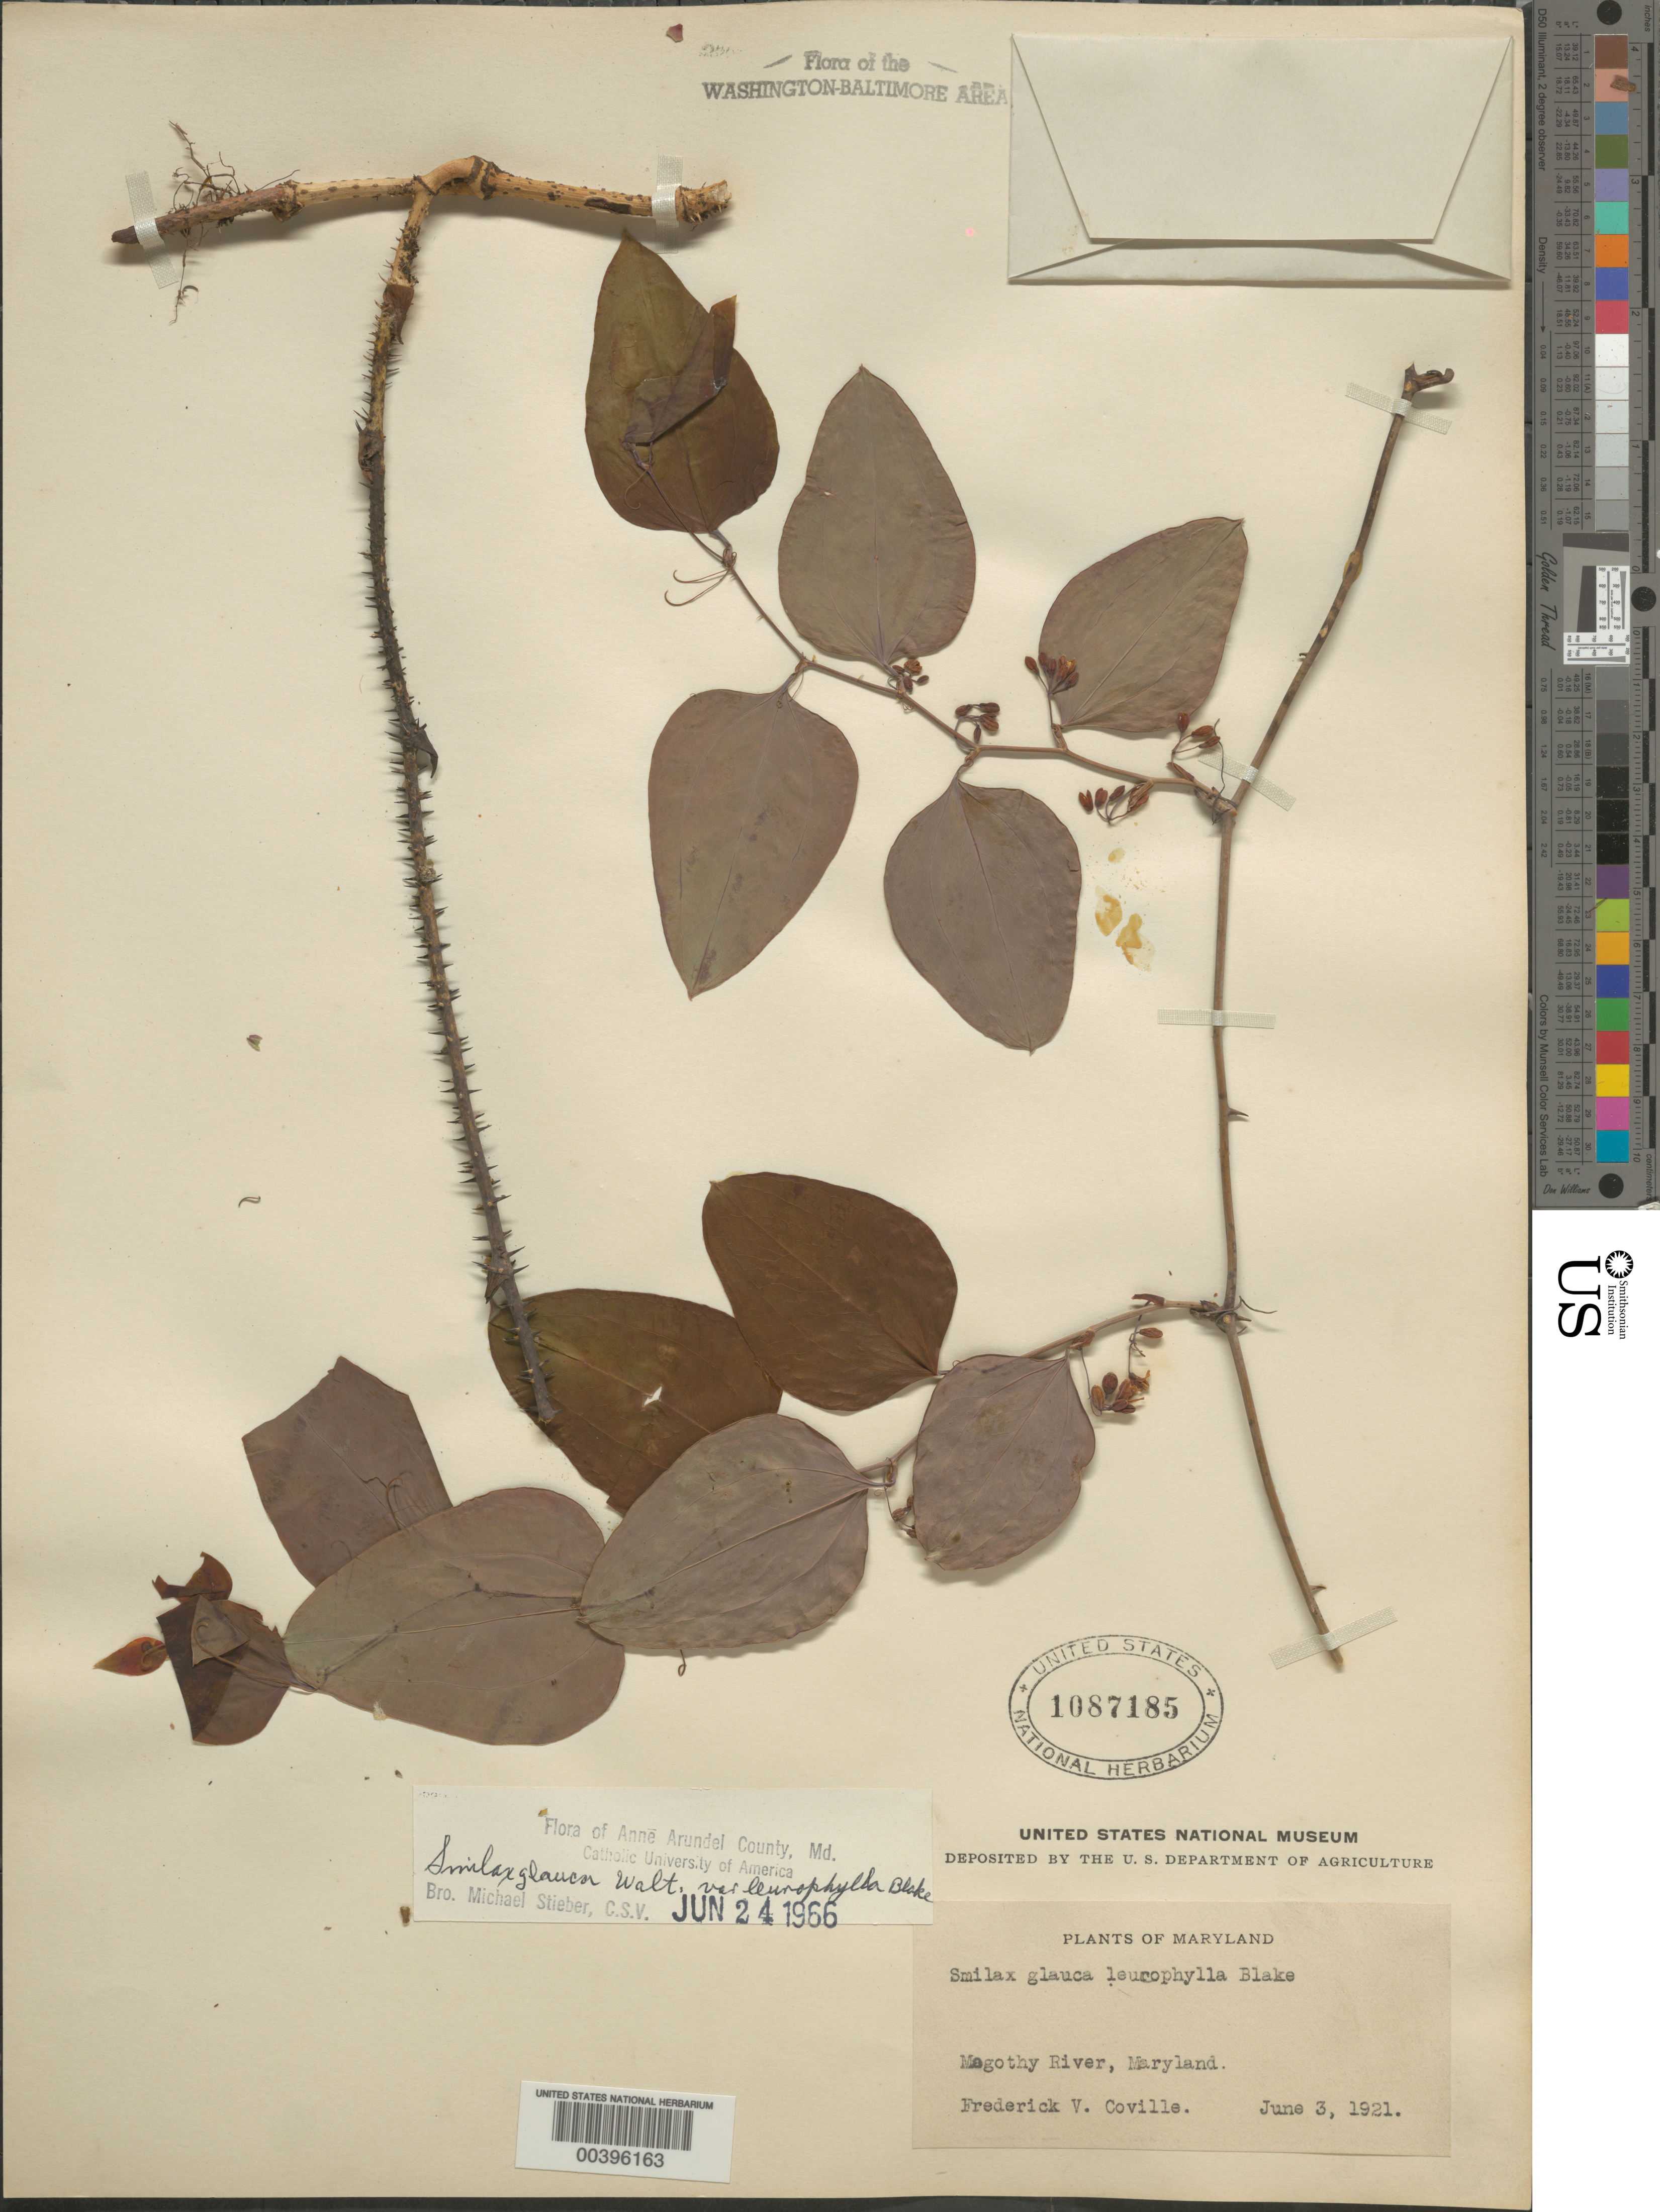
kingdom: Plantae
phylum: Tracheophyta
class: Liliopsida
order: Liliales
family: Smilacaceae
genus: Smilax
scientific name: Smilax glauca var. leurophylla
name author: S.F. Blake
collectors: F. V. Coville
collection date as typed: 03 Jun 1921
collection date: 1921-06-03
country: United States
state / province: Maryland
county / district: Anne Arundel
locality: Mogothy River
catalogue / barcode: US 1087185